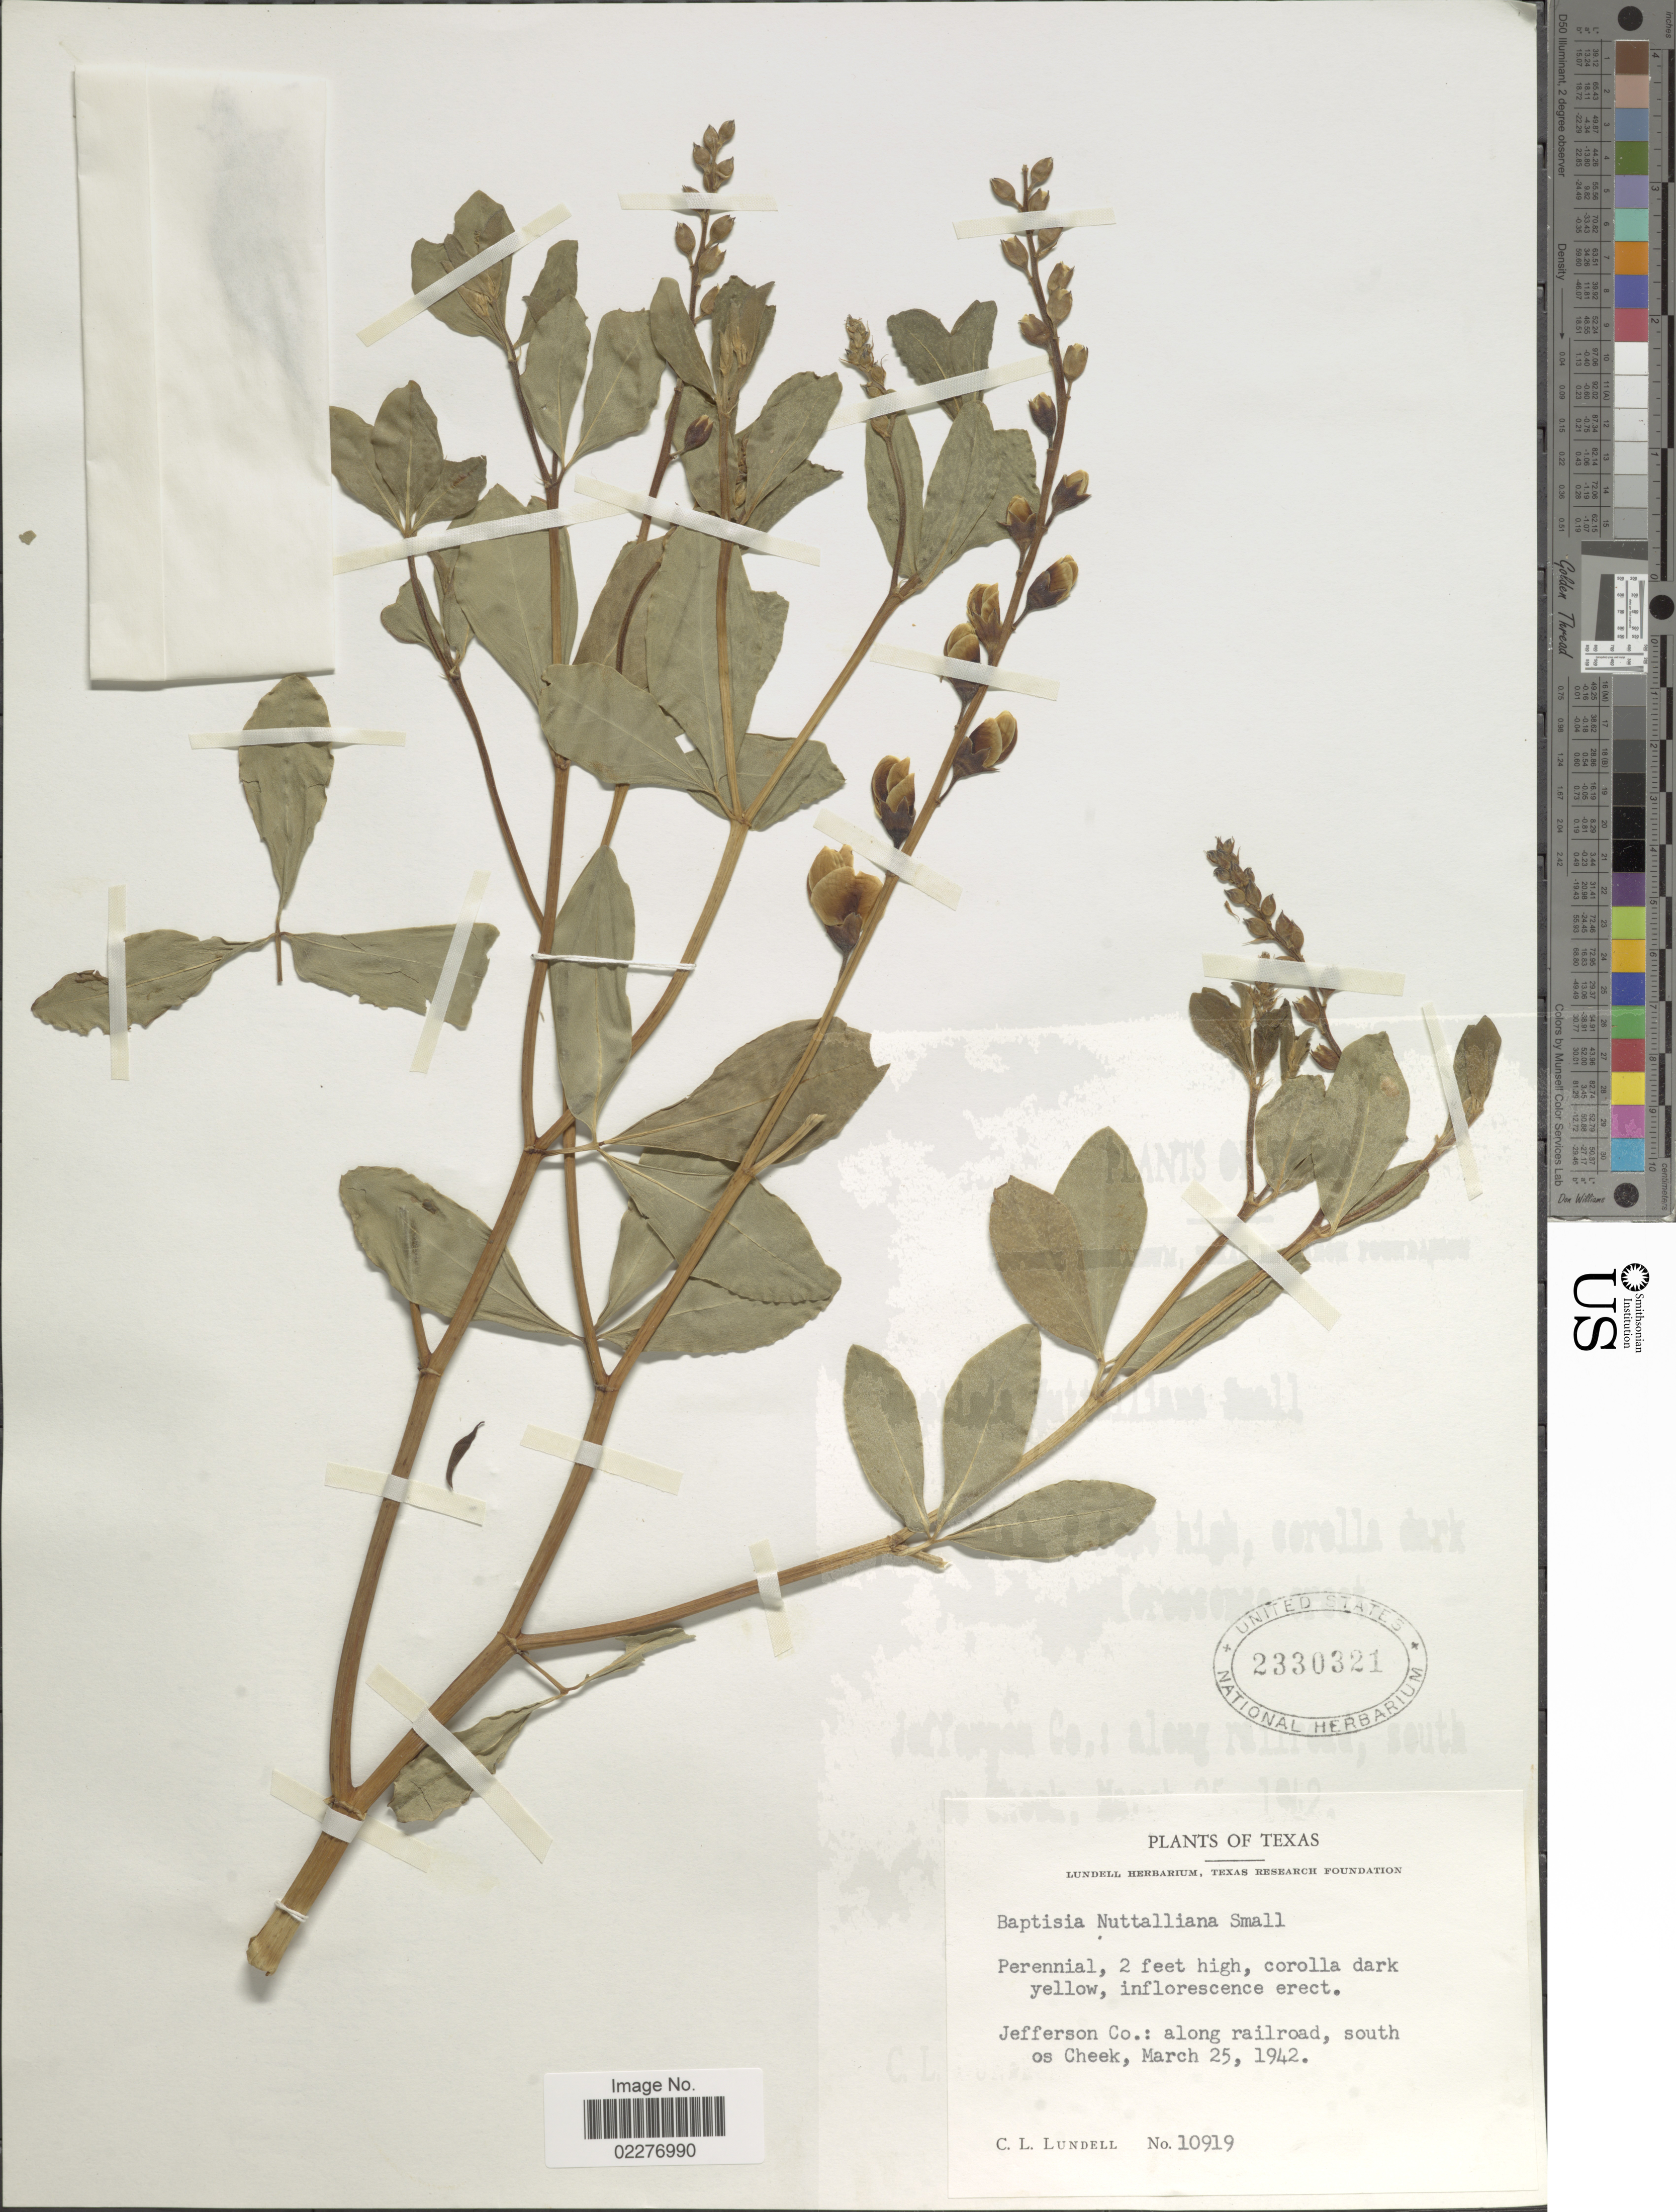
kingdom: Plantae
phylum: Tracheophyta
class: Magnoliopsida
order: Fabales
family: Fabaceae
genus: Baptisia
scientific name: Baptisia nuttalliana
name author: Small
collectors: C. L. Lundell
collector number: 10919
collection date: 1942-03-25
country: United States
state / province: Texas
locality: Jefferson Co: along railroad, south of Cheek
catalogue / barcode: US 2330321